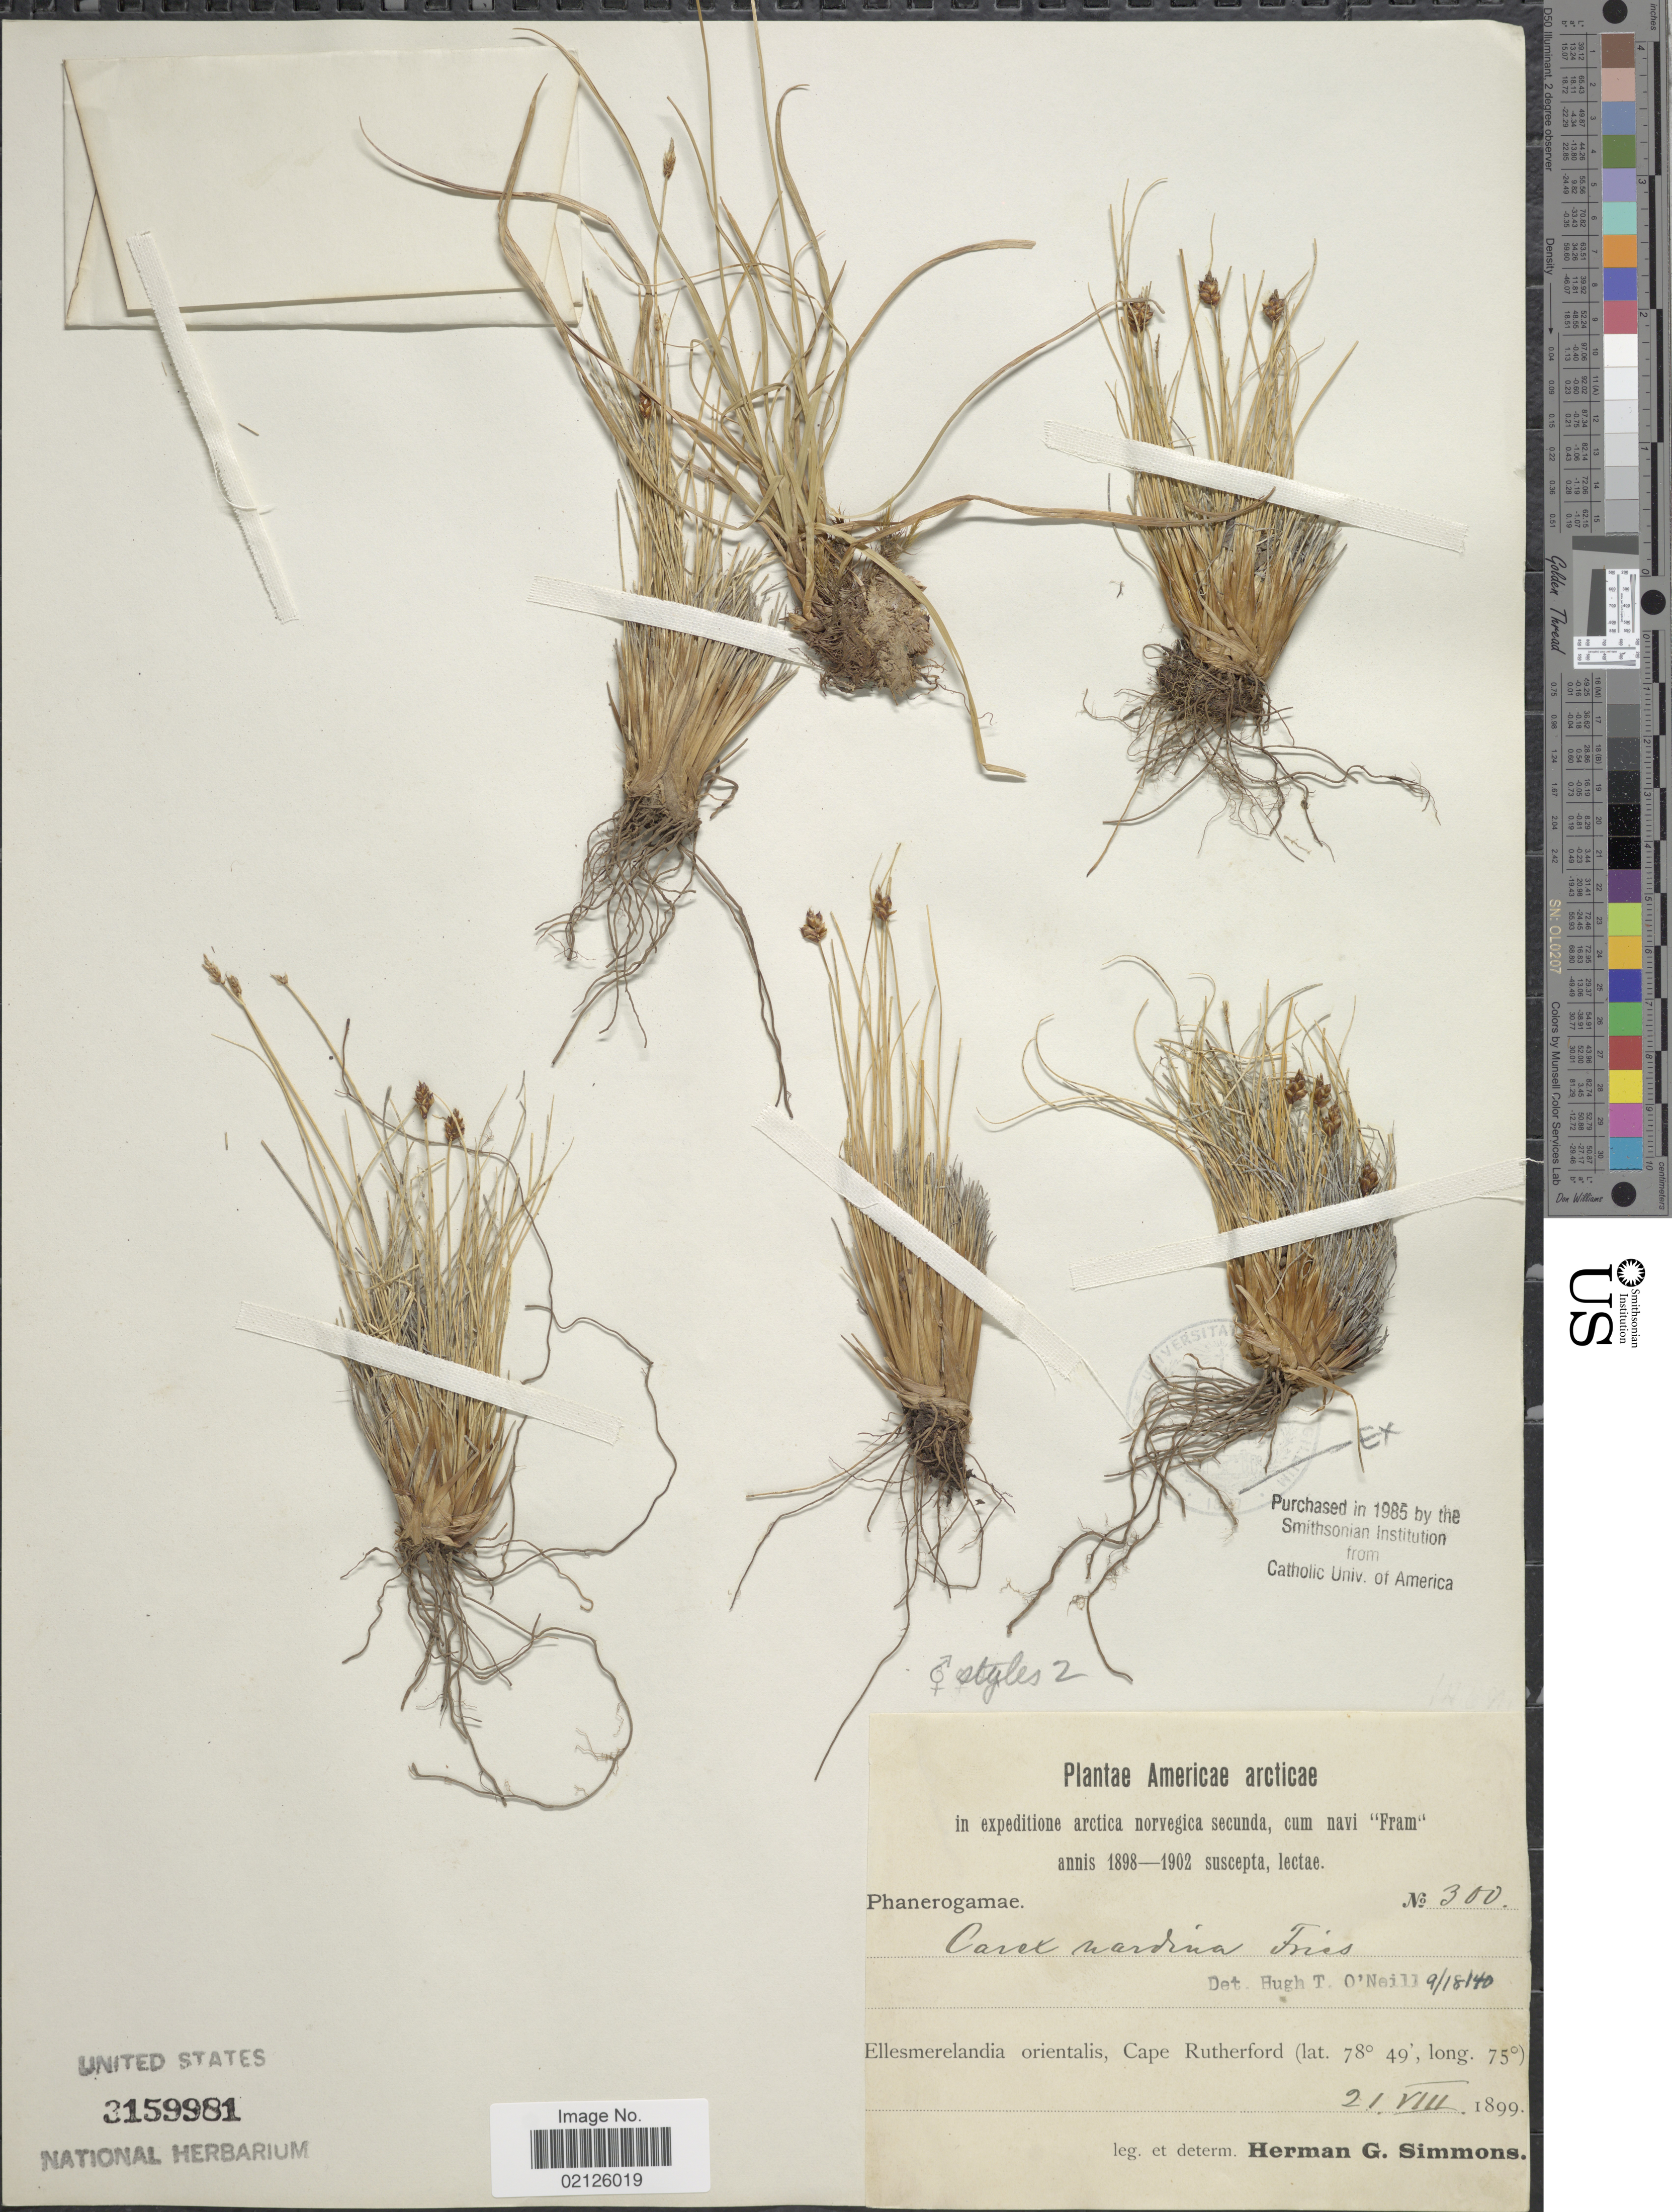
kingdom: Plantae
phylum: Tracheophyta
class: Liliopsida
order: Poales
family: Cyperaceae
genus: Carex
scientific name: Carex nardina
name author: (Hornem.) Fr.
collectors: H. Simmons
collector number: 300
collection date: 1899-08-21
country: Canada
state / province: Nunavut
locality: Americae arcticae, Ellesmerelandia orientalis, Cape Rutherford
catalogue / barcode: US 3159981